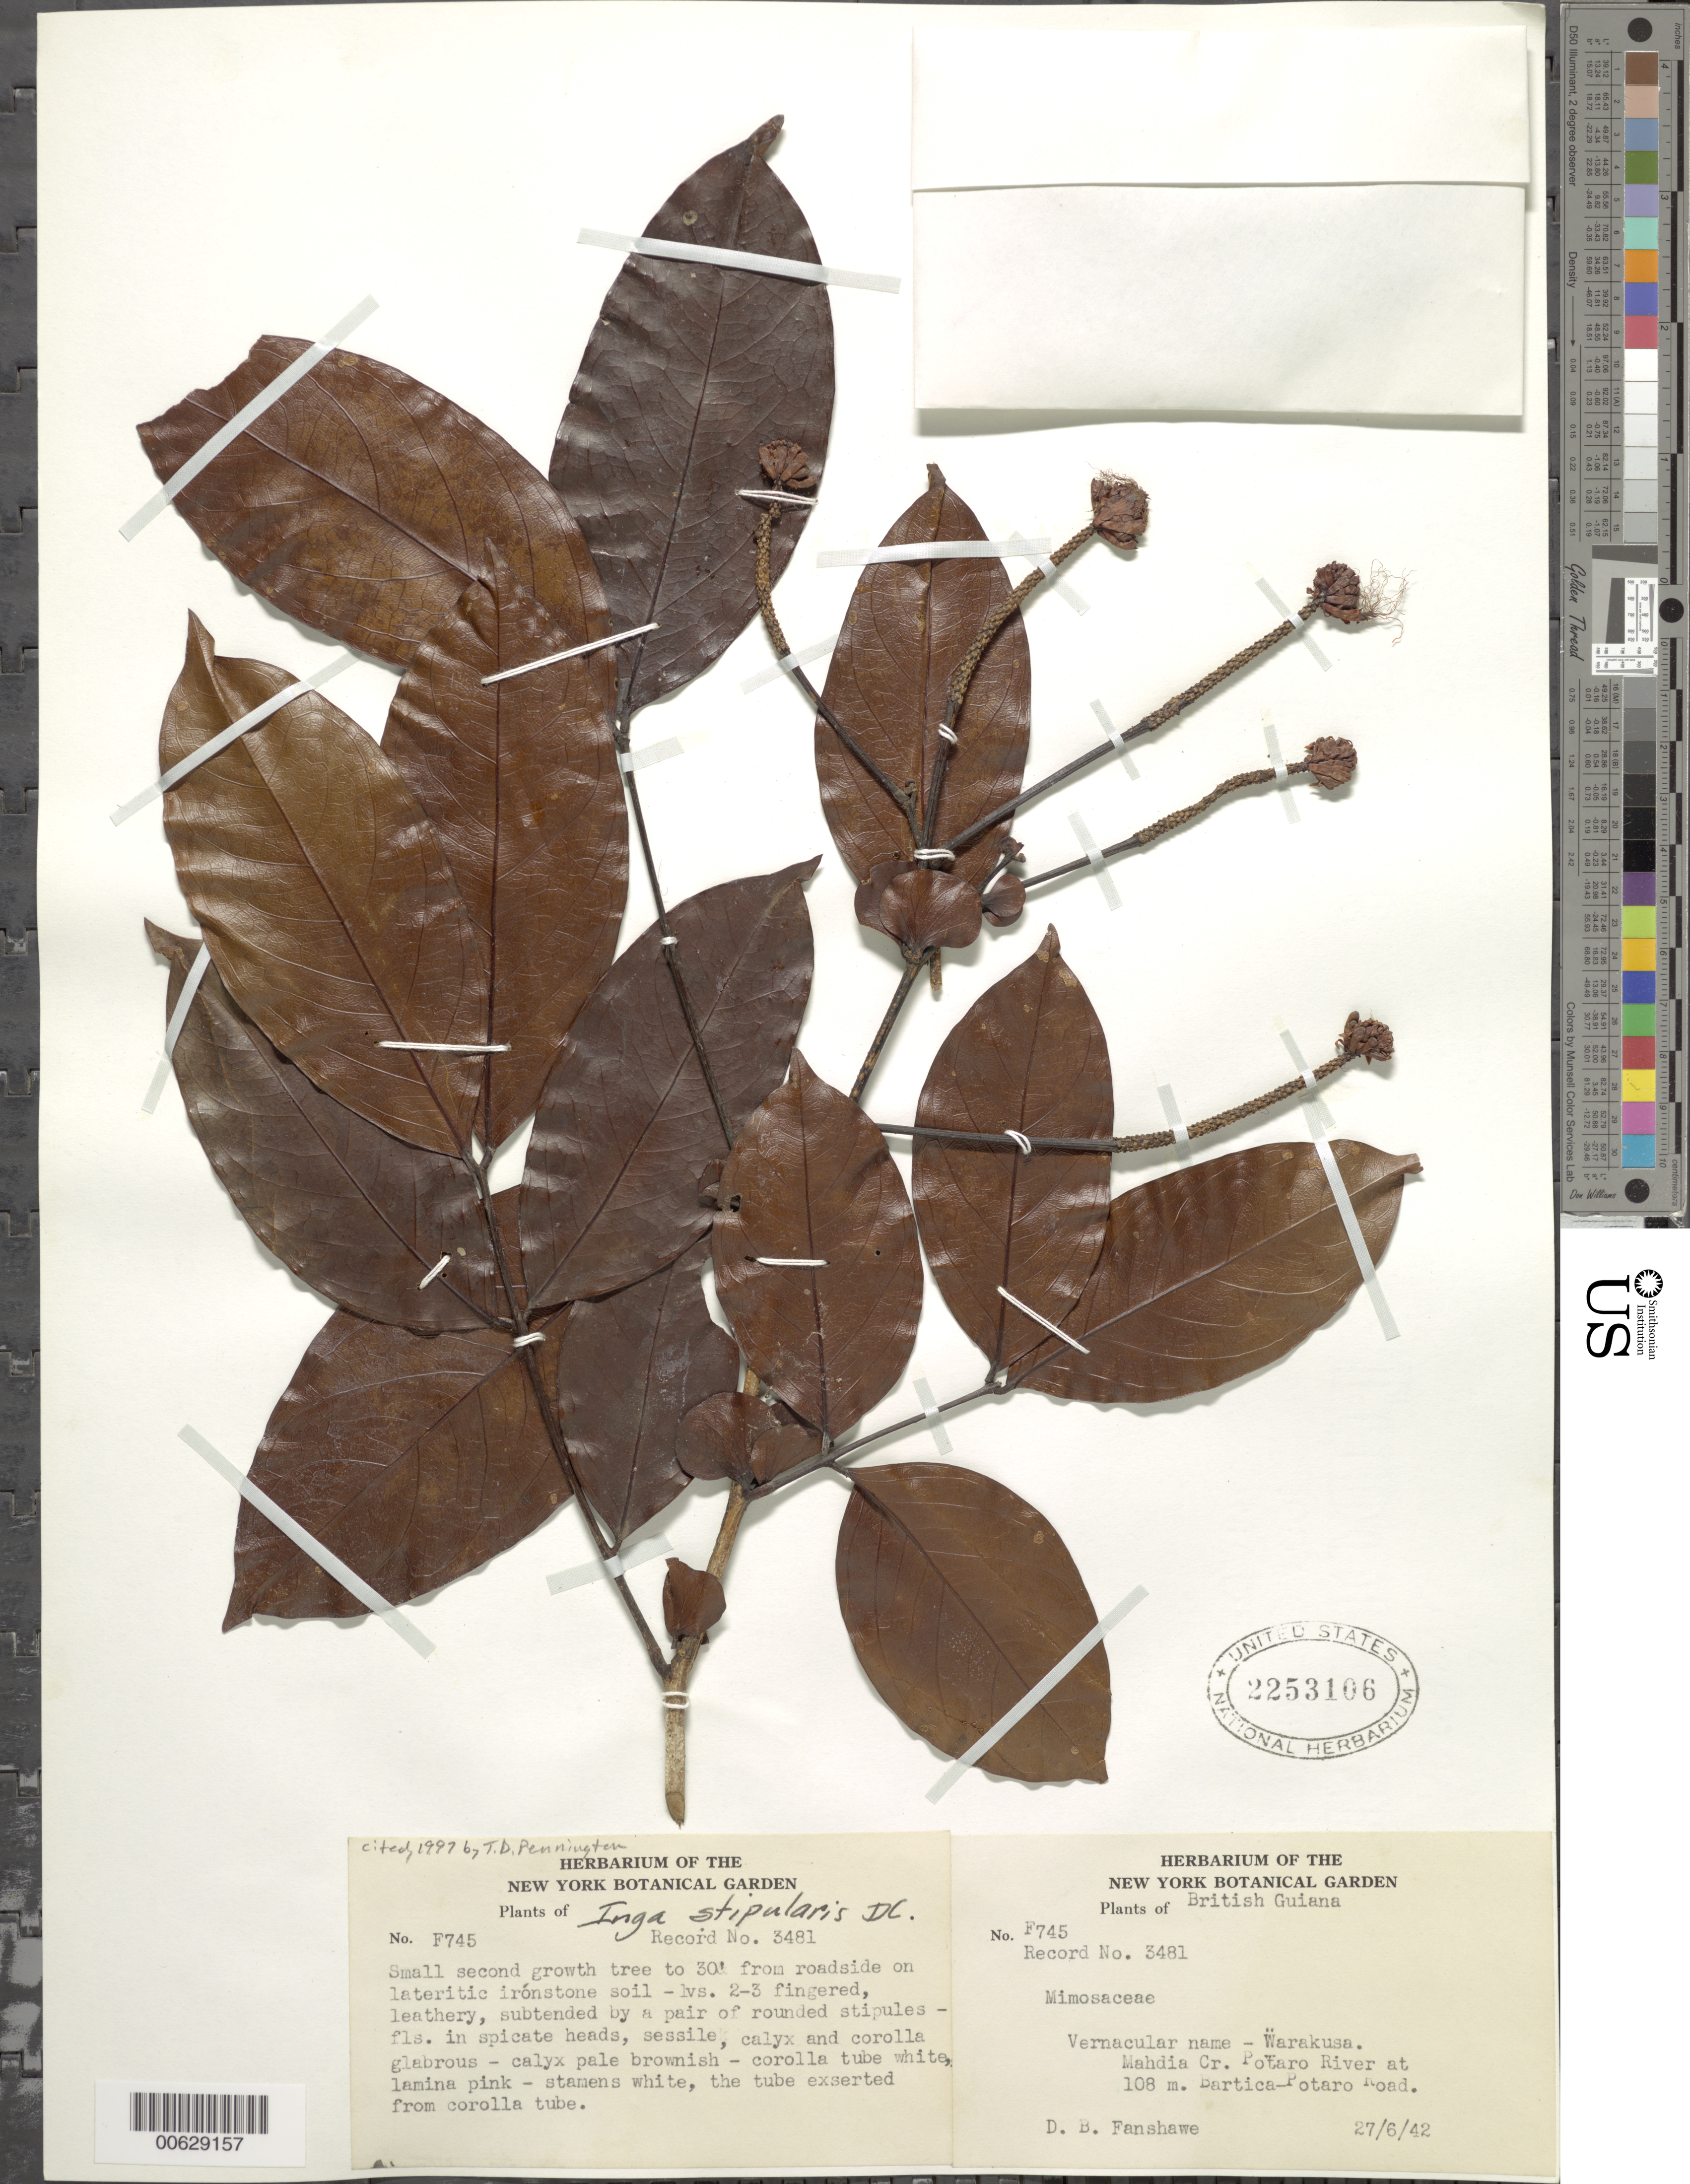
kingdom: Plantae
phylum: Tracheophyta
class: Magnoliopsida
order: Fabales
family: Fabaceae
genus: Inga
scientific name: Inga stipularis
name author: DC.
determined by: Pennington, T. D., (K)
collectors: D. B. Fanshawe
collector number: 3481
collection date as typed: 27-Jun-42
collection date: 1942-06-27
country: Guyana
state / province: Cuyuni-Mazaruni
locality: Mahdia R., Eagle Mt. Govt. Rest House, Bartica-Potaro Road, near mile 115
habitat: Roadside on lateritic ironstone soil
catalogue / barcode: US 2253106